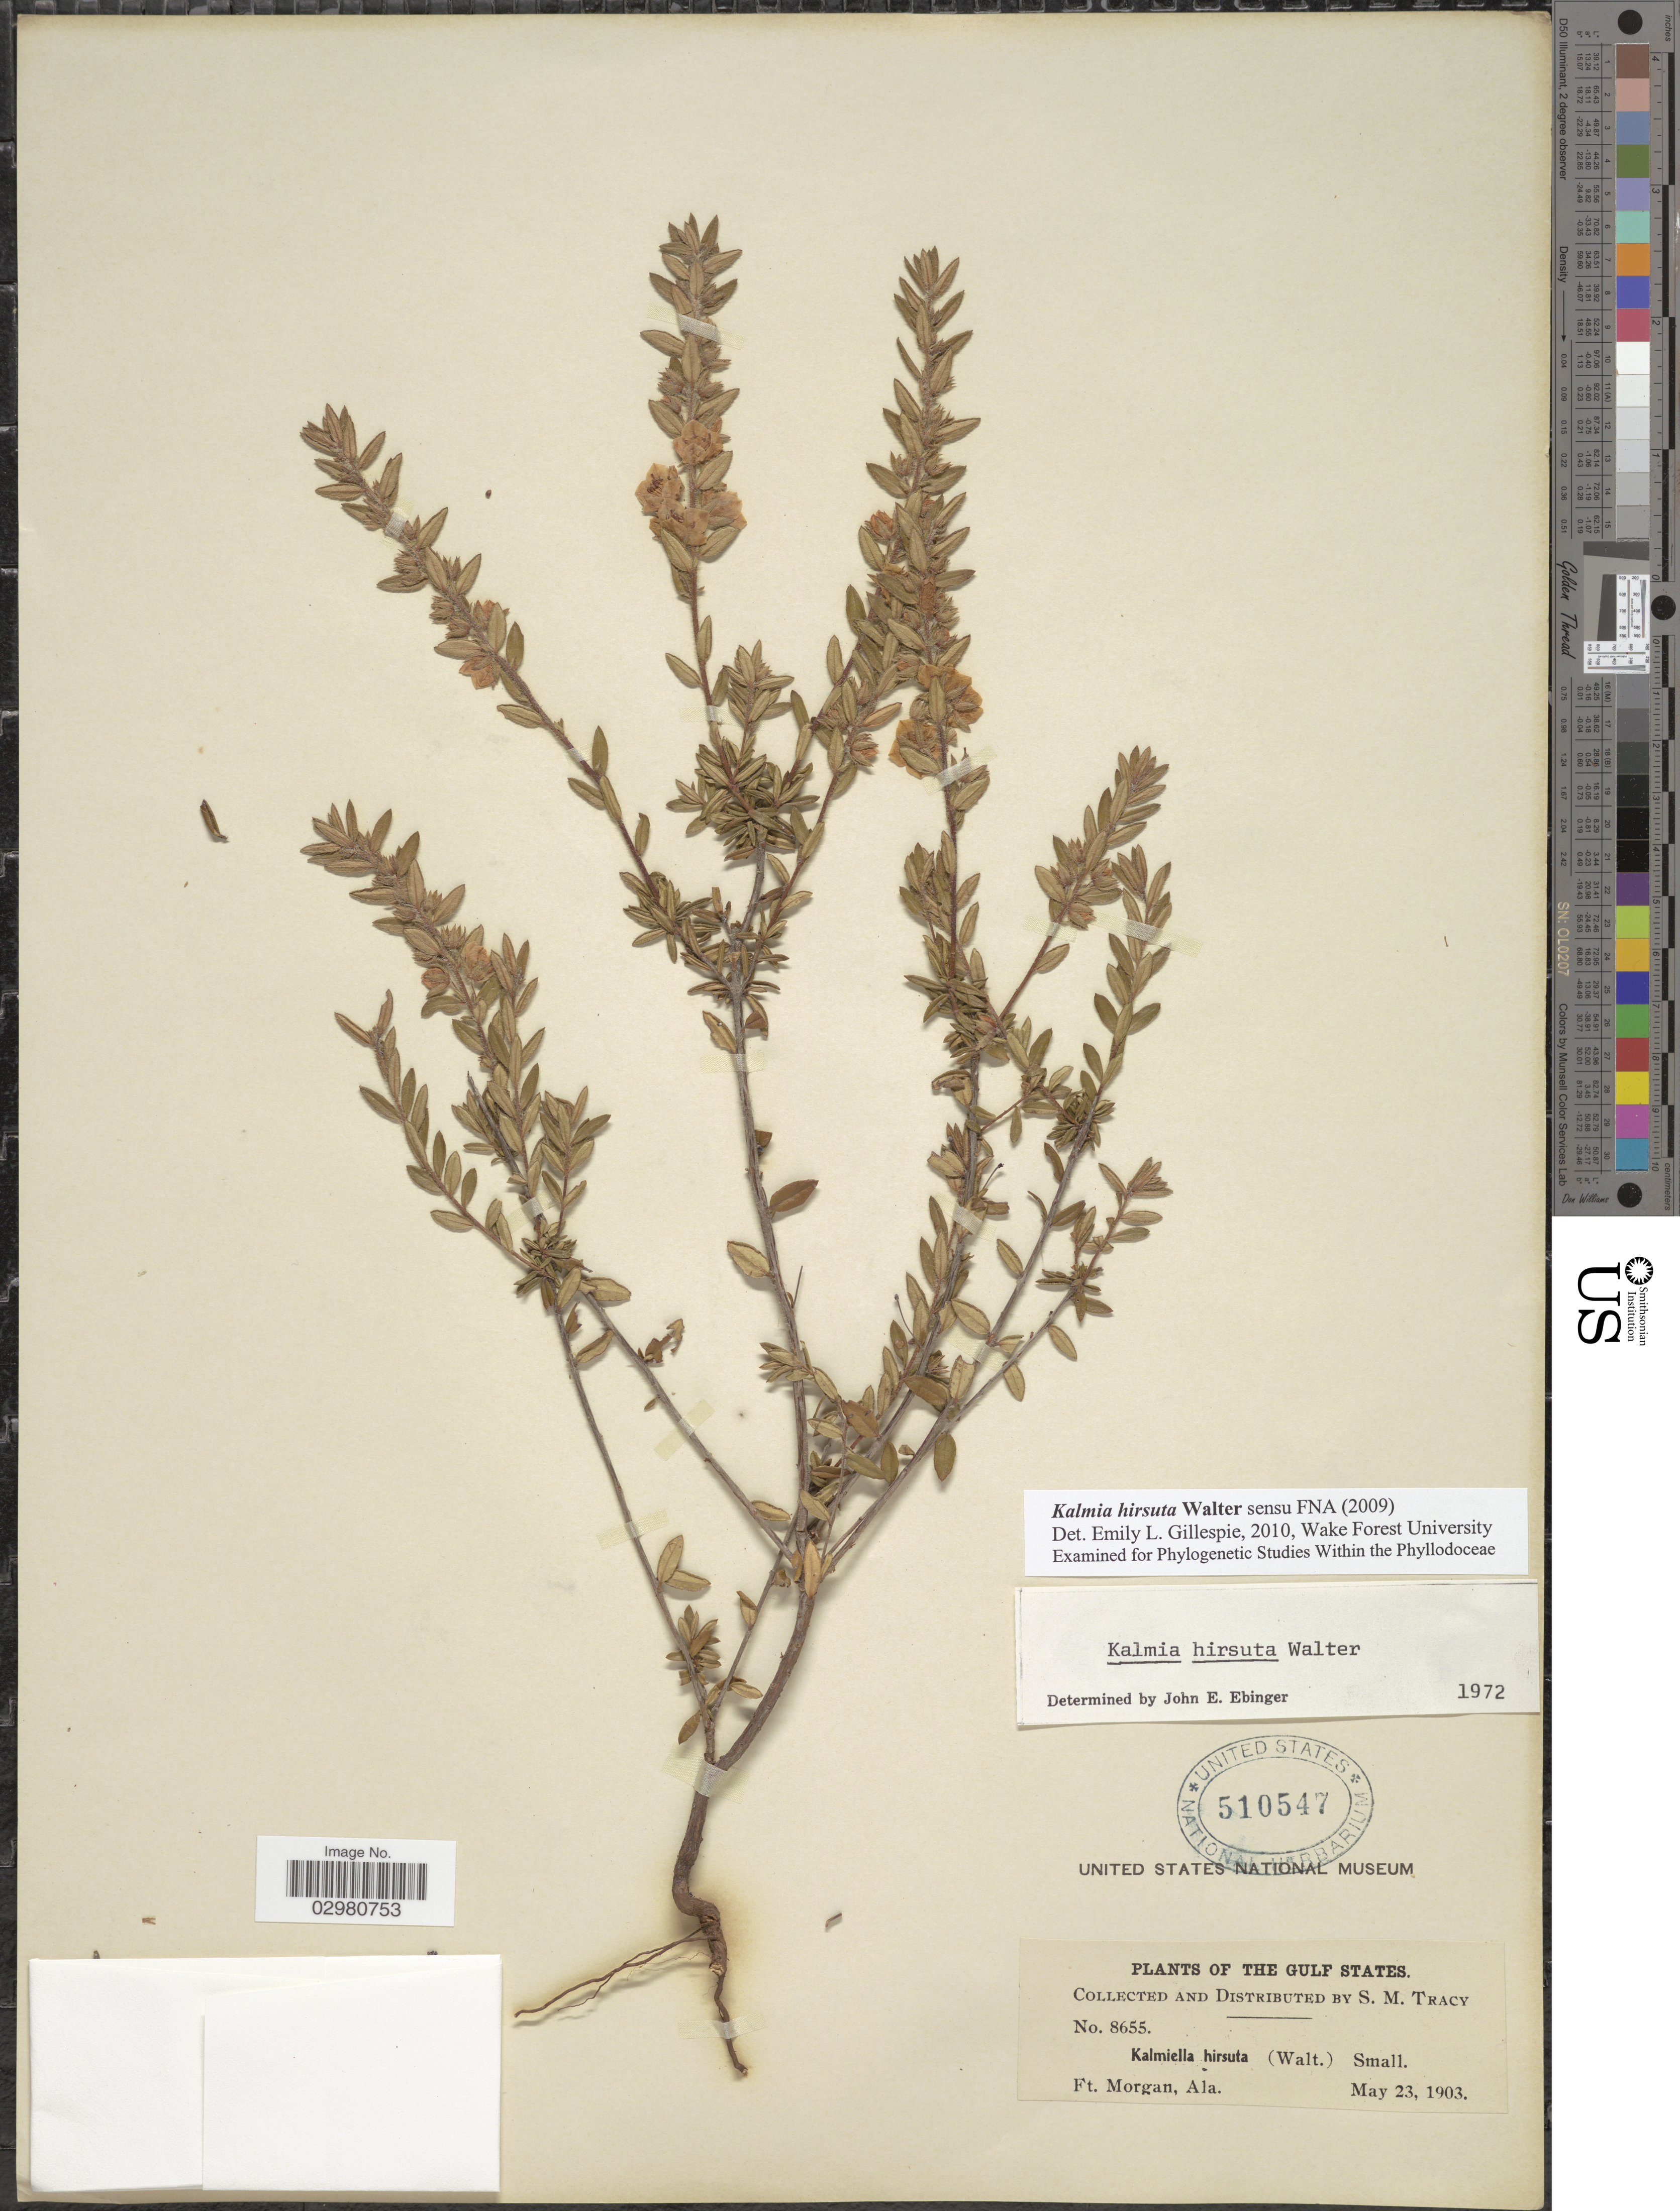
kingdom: Plantae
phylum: Tracheophyta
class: Magnoliopsida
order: Ericales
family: Ericaceae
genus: Kalmia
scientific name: Kalmia hirsuta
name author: Walter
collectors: S. M. Tracy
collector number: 8655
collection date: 1903-05-23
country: United States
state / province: Alabama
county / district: Baldwin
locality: Gulf States, Fort Morgan (Gasque, Alabama)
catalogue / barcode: US 510547